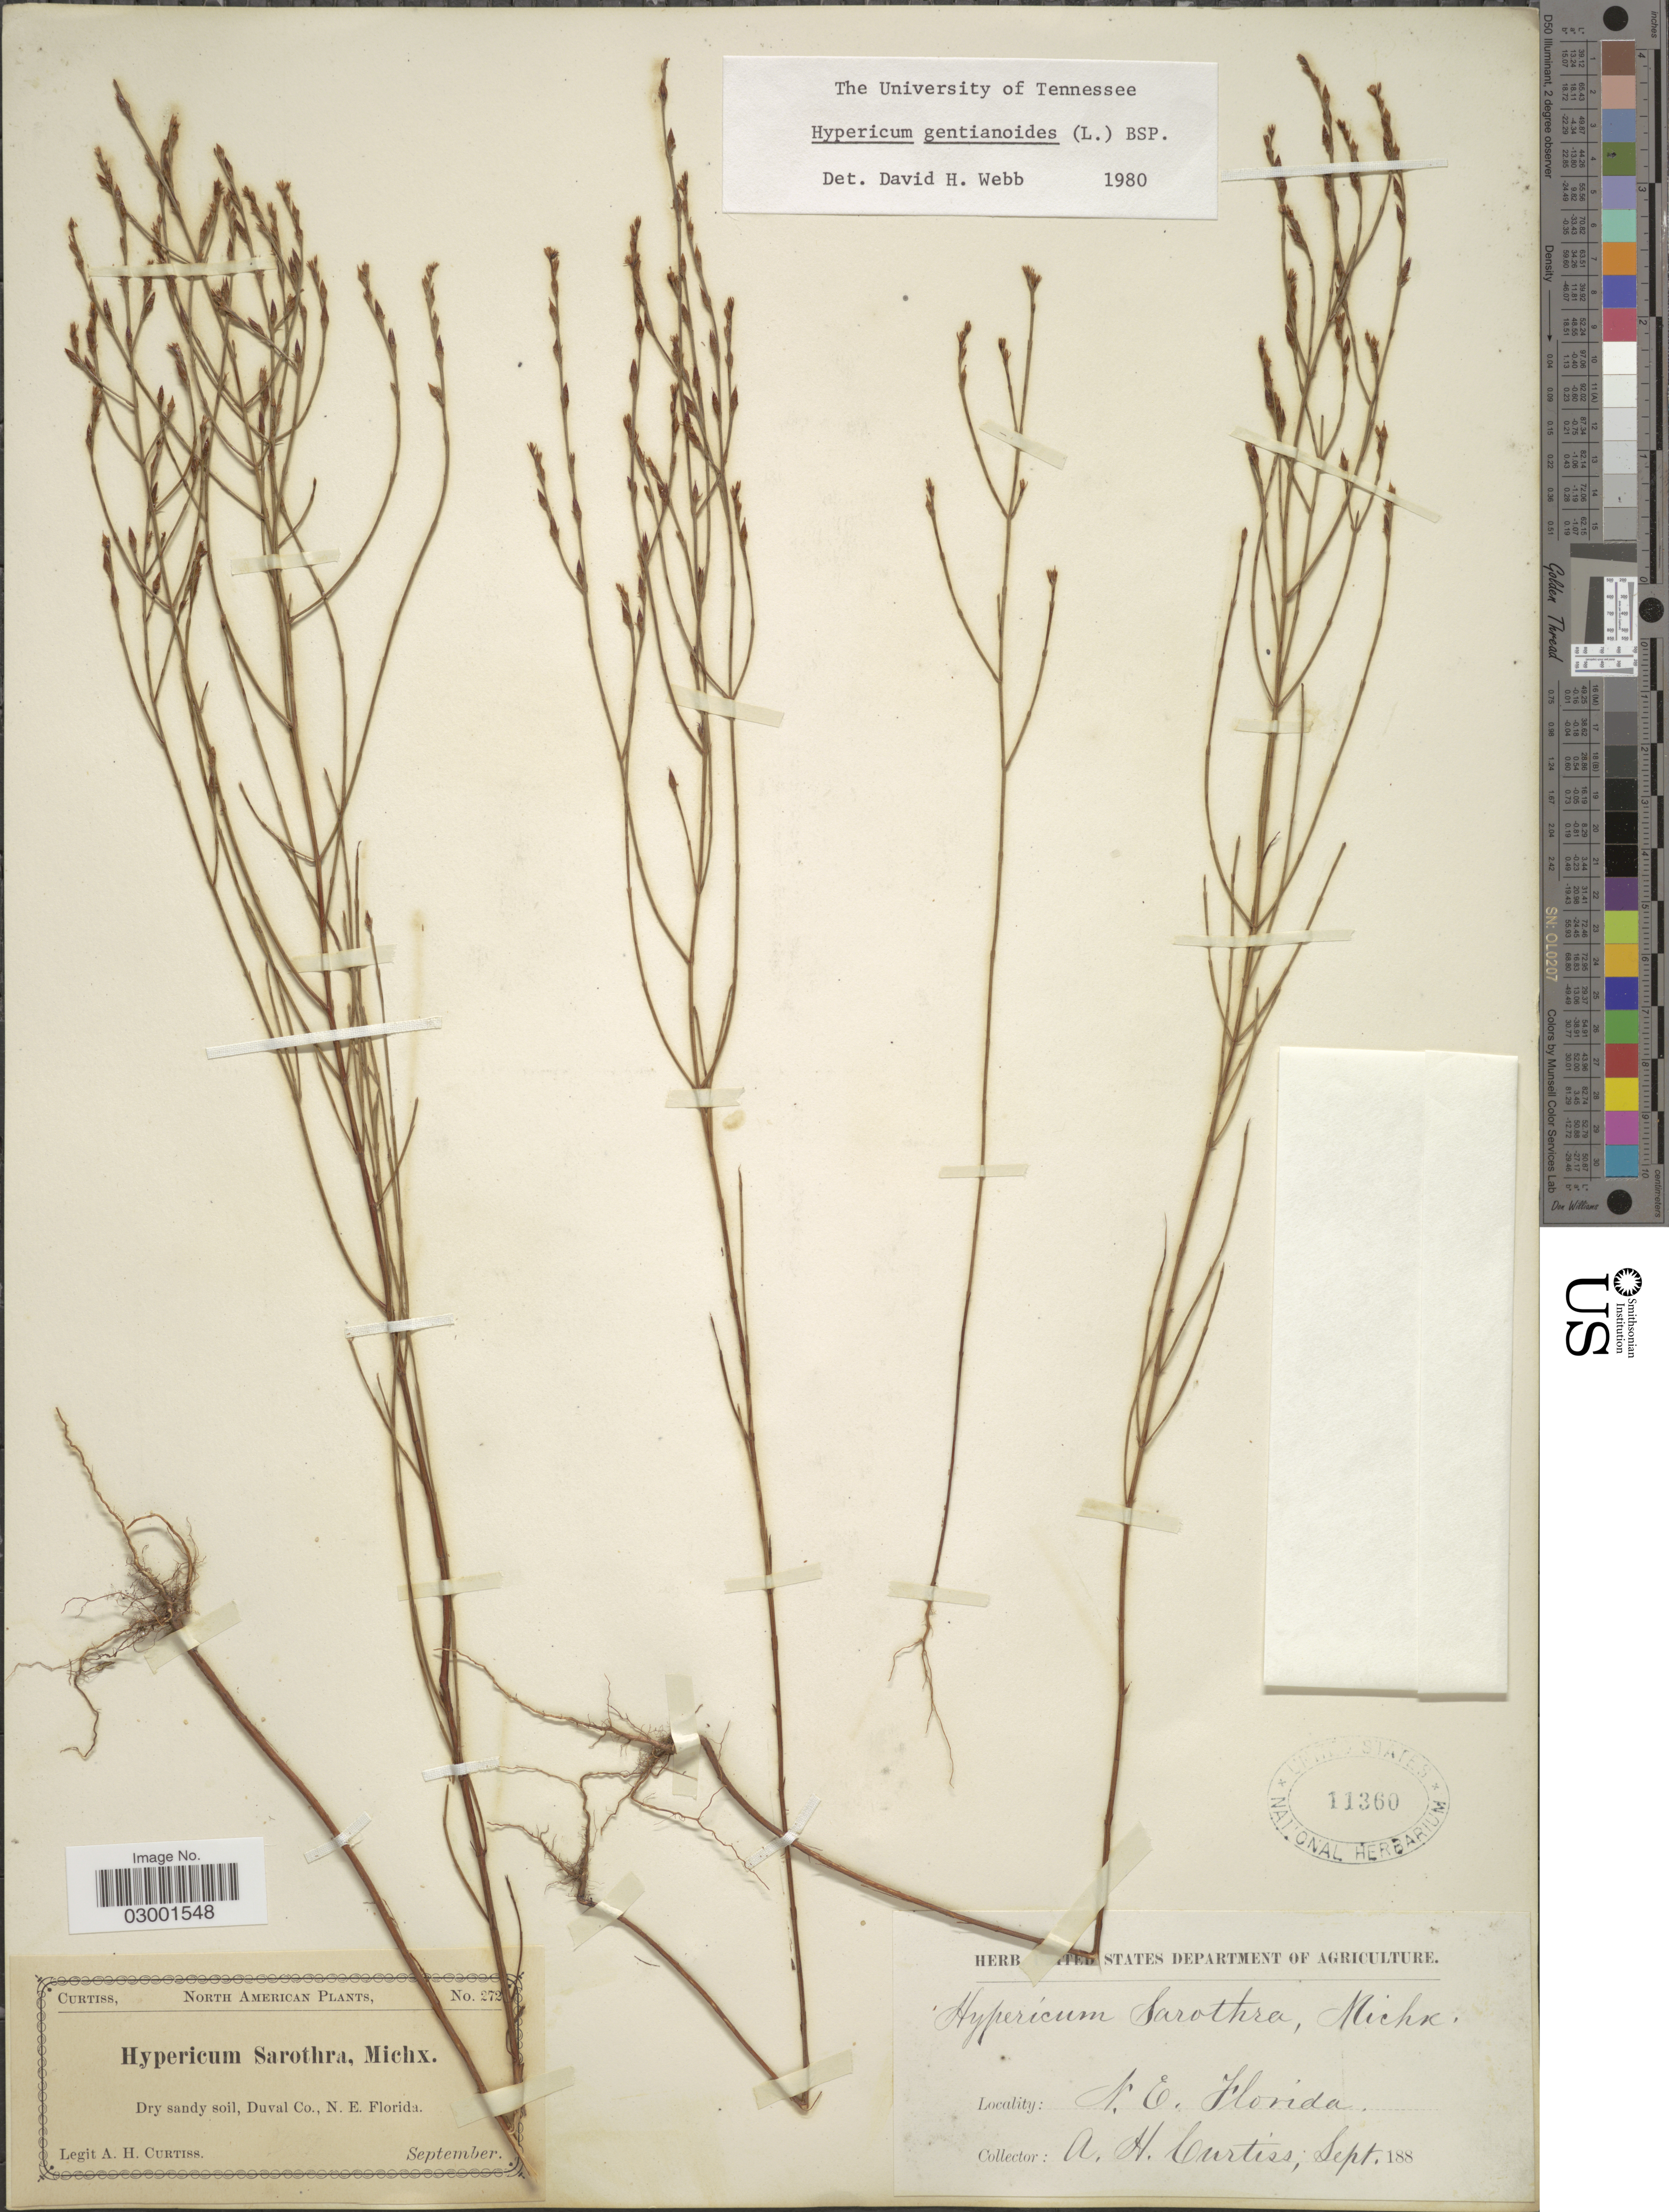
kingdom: Plantae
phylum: Tracheophyta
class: Magnoliopsida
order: Malpighiales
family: Hypericaceae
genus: Hypericum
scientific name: Hypericum gentianoides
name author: (L.) Britton, Stearns & Poggenb.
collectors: A. H. Curtiss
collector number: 272*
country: United States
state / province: Florida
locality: Duval Co., N. E. Florida.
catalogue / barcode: US 11360